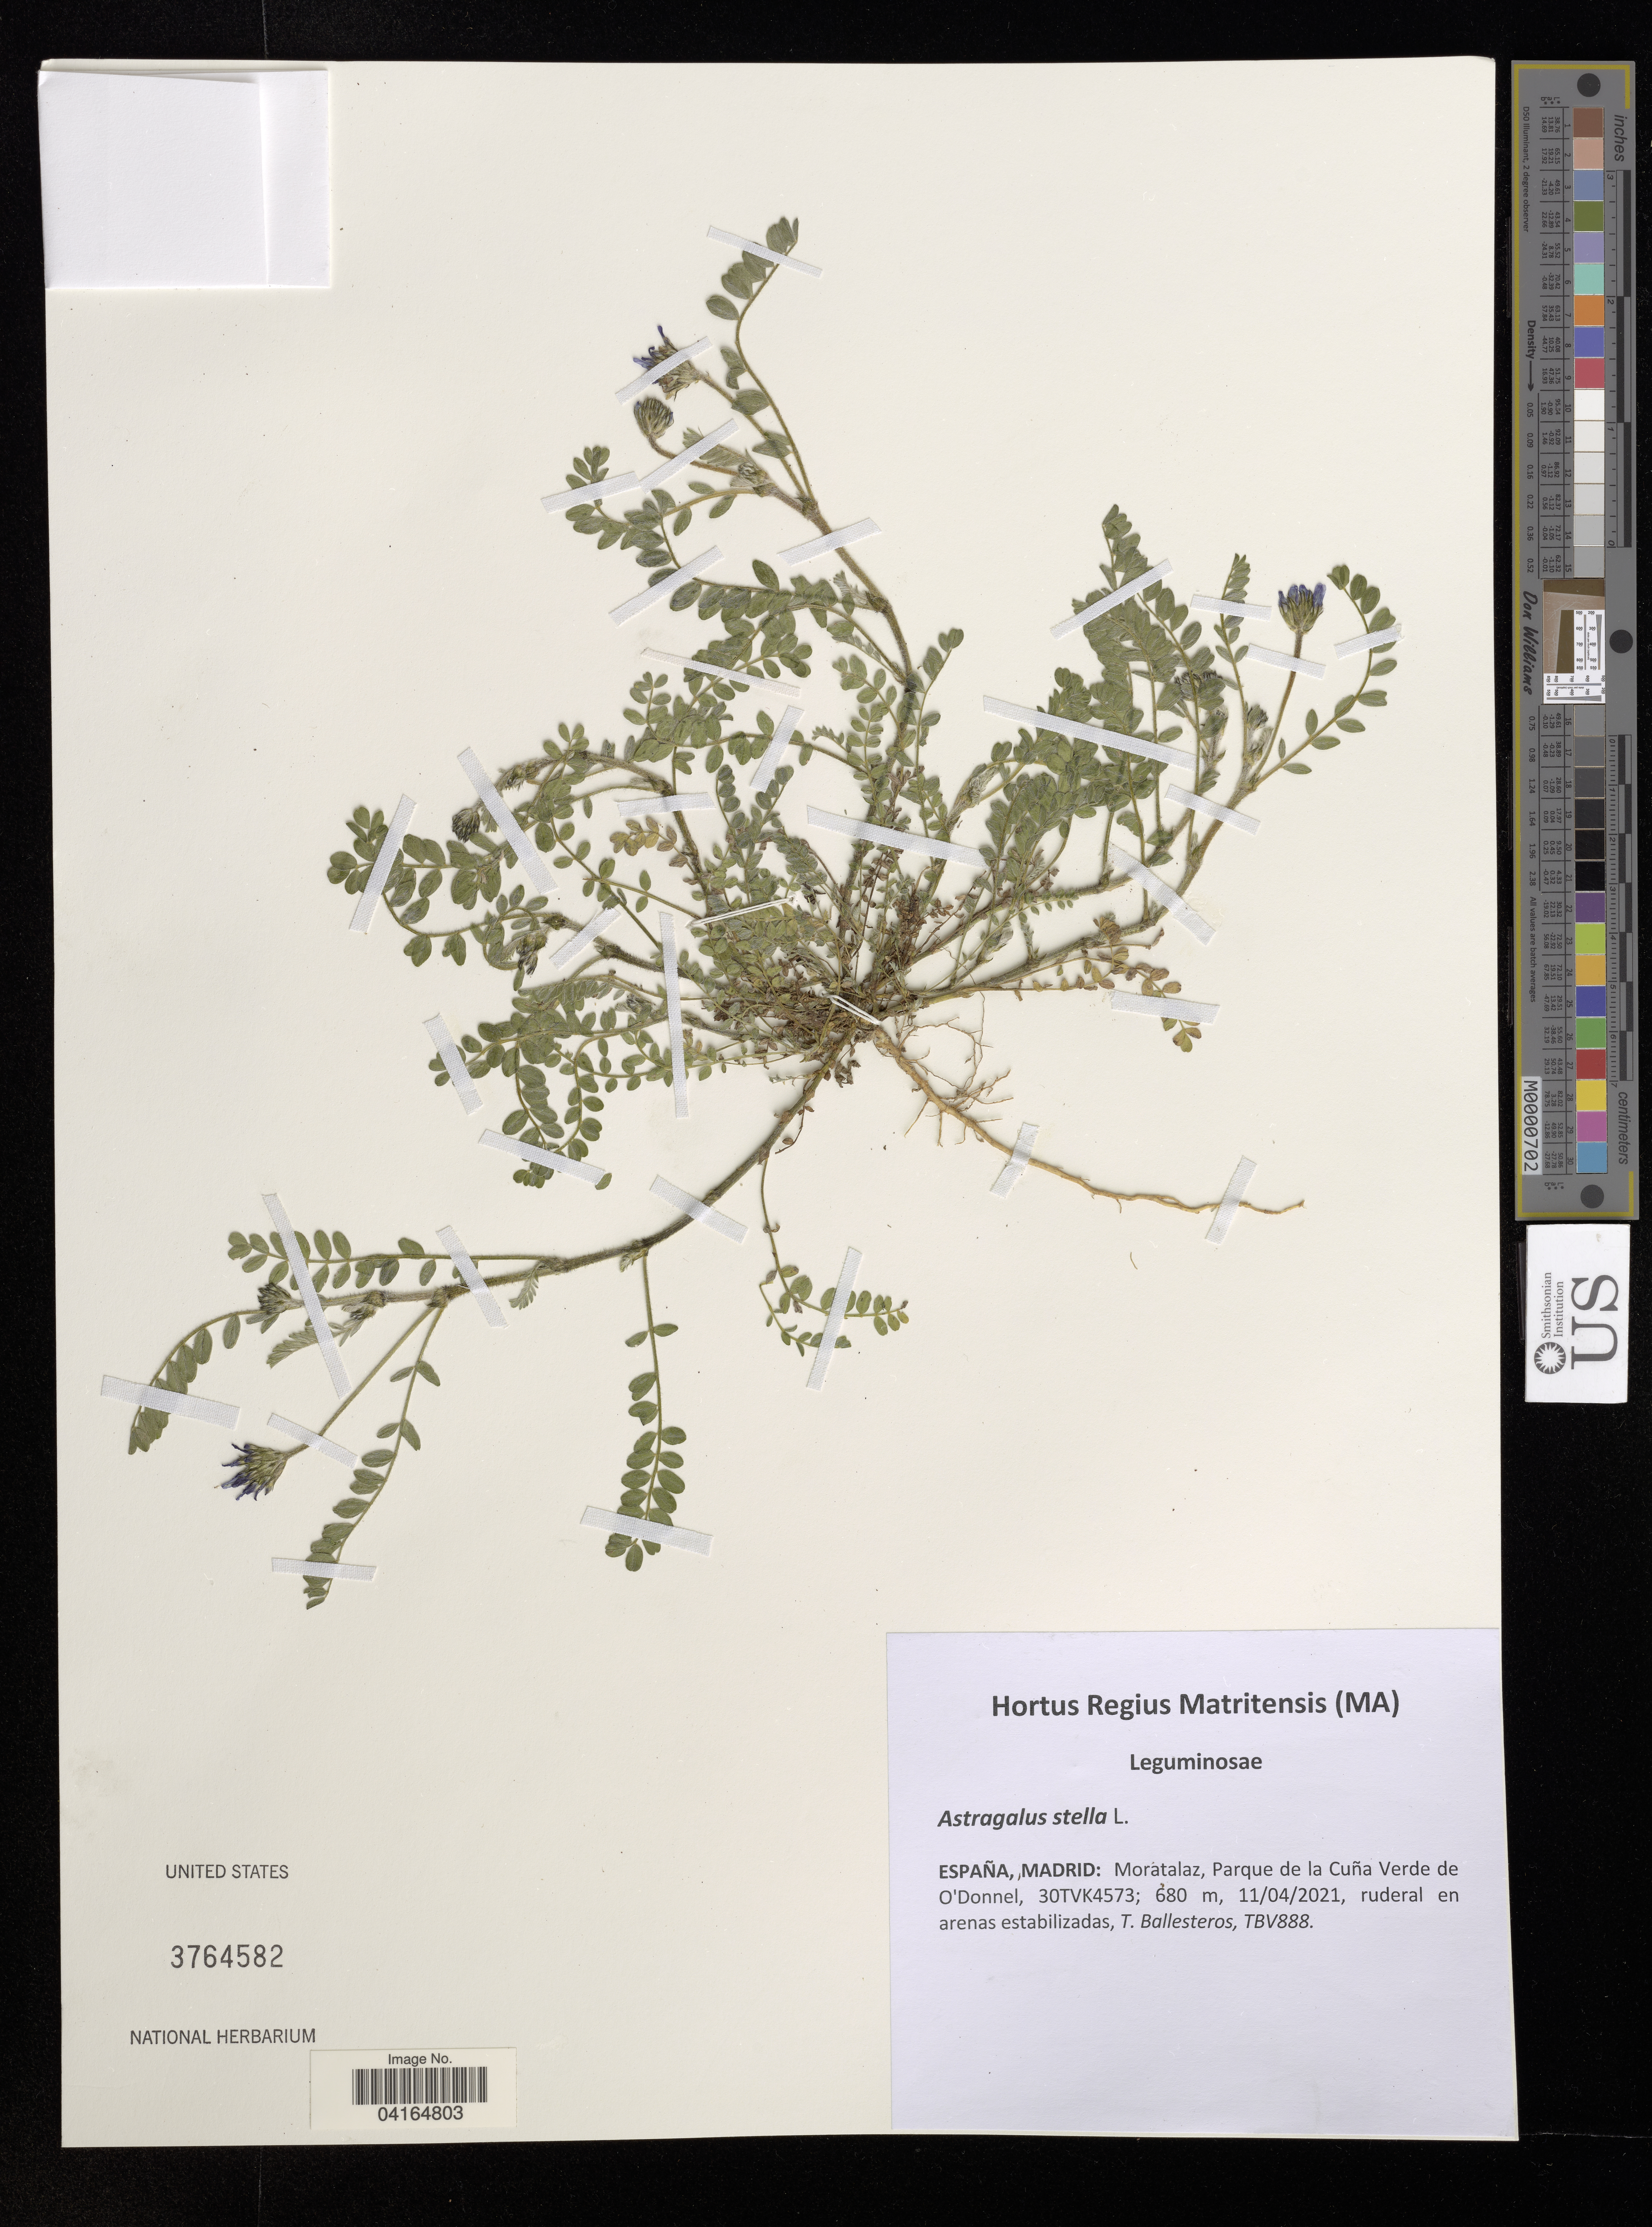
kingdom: Plantae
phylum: Tracheophyta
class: Magnoliopsida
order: Fabales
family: Fabaceae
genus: Astragalus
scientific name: Astragalus stella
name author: L.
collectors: T. Ballesteros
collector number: TBV888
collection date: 2021-04-11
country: Spain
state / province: Madrid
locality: Moratalaz, Parque de la Cuña Verde de O'Donnel.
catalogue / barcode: US 3764582